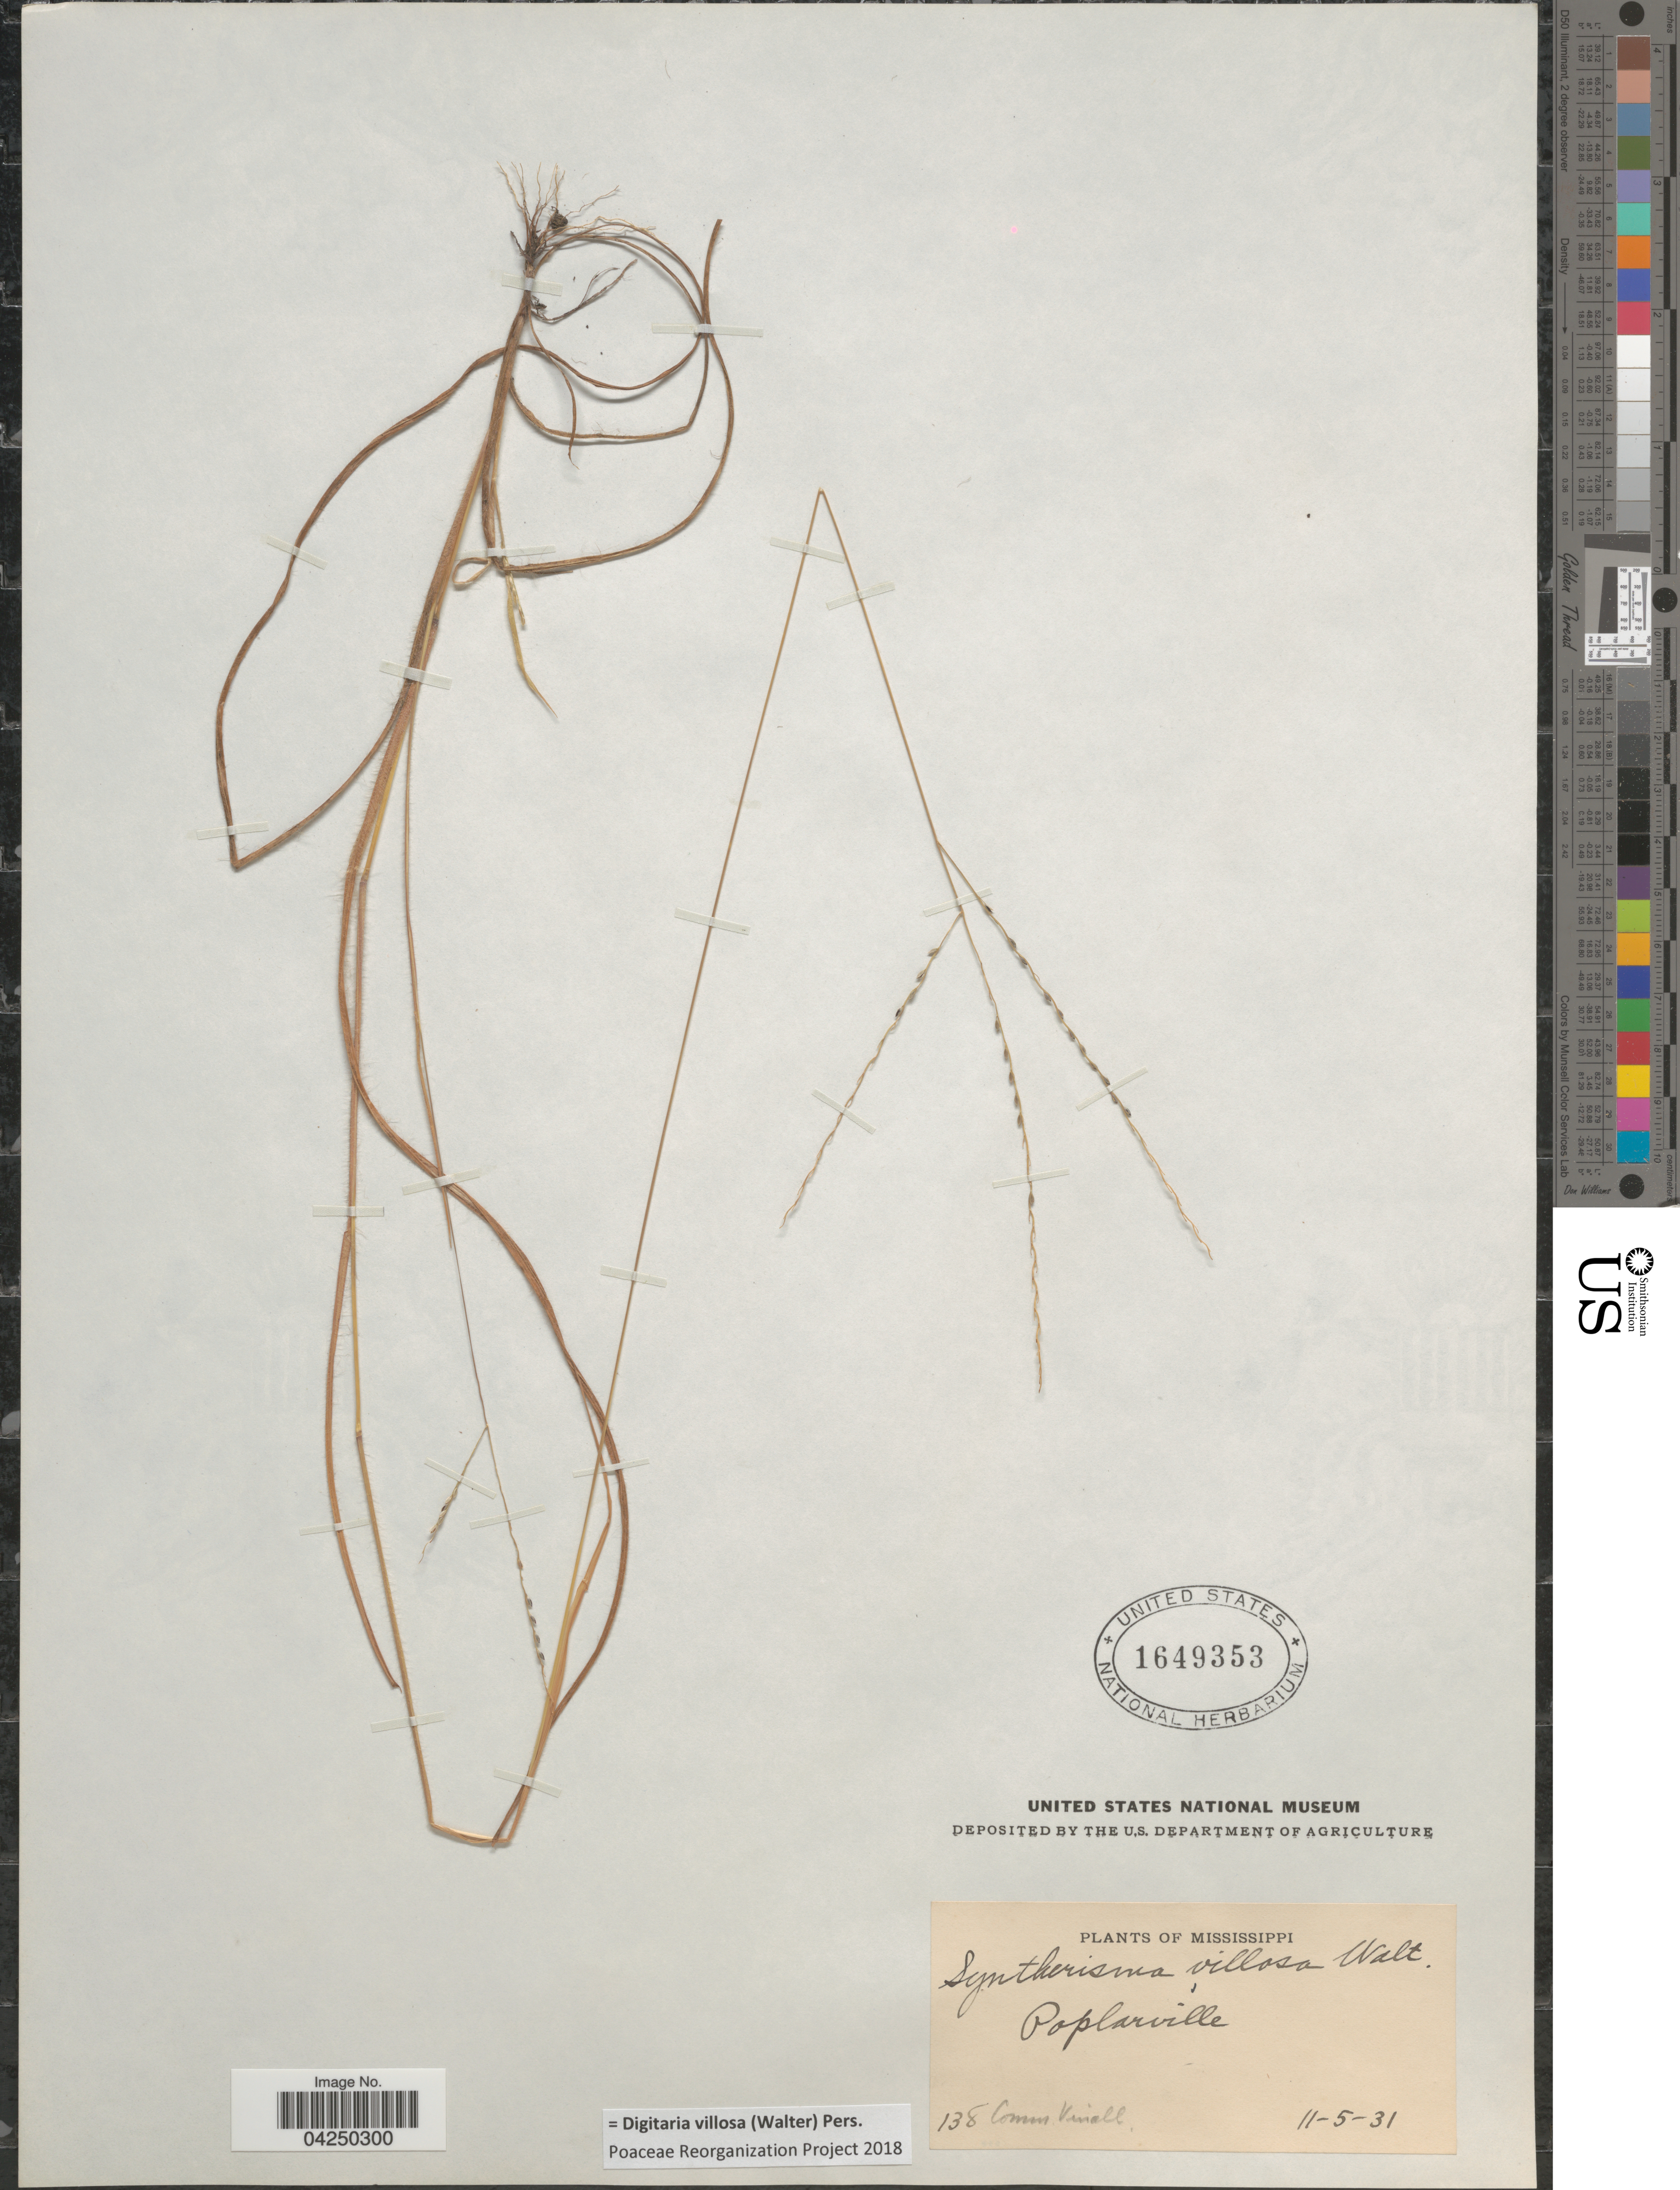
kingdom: Plantae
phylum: Tracheophyta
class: Liliopsida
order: Poales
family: Poaceae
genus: Digitaria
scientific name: Digitaria villosa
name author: (Walter) Pers.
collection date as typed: Transcribed d/m/y: 5/11/31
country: United States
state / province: Mississippi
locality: Poplarville.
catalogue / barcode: US 1649353